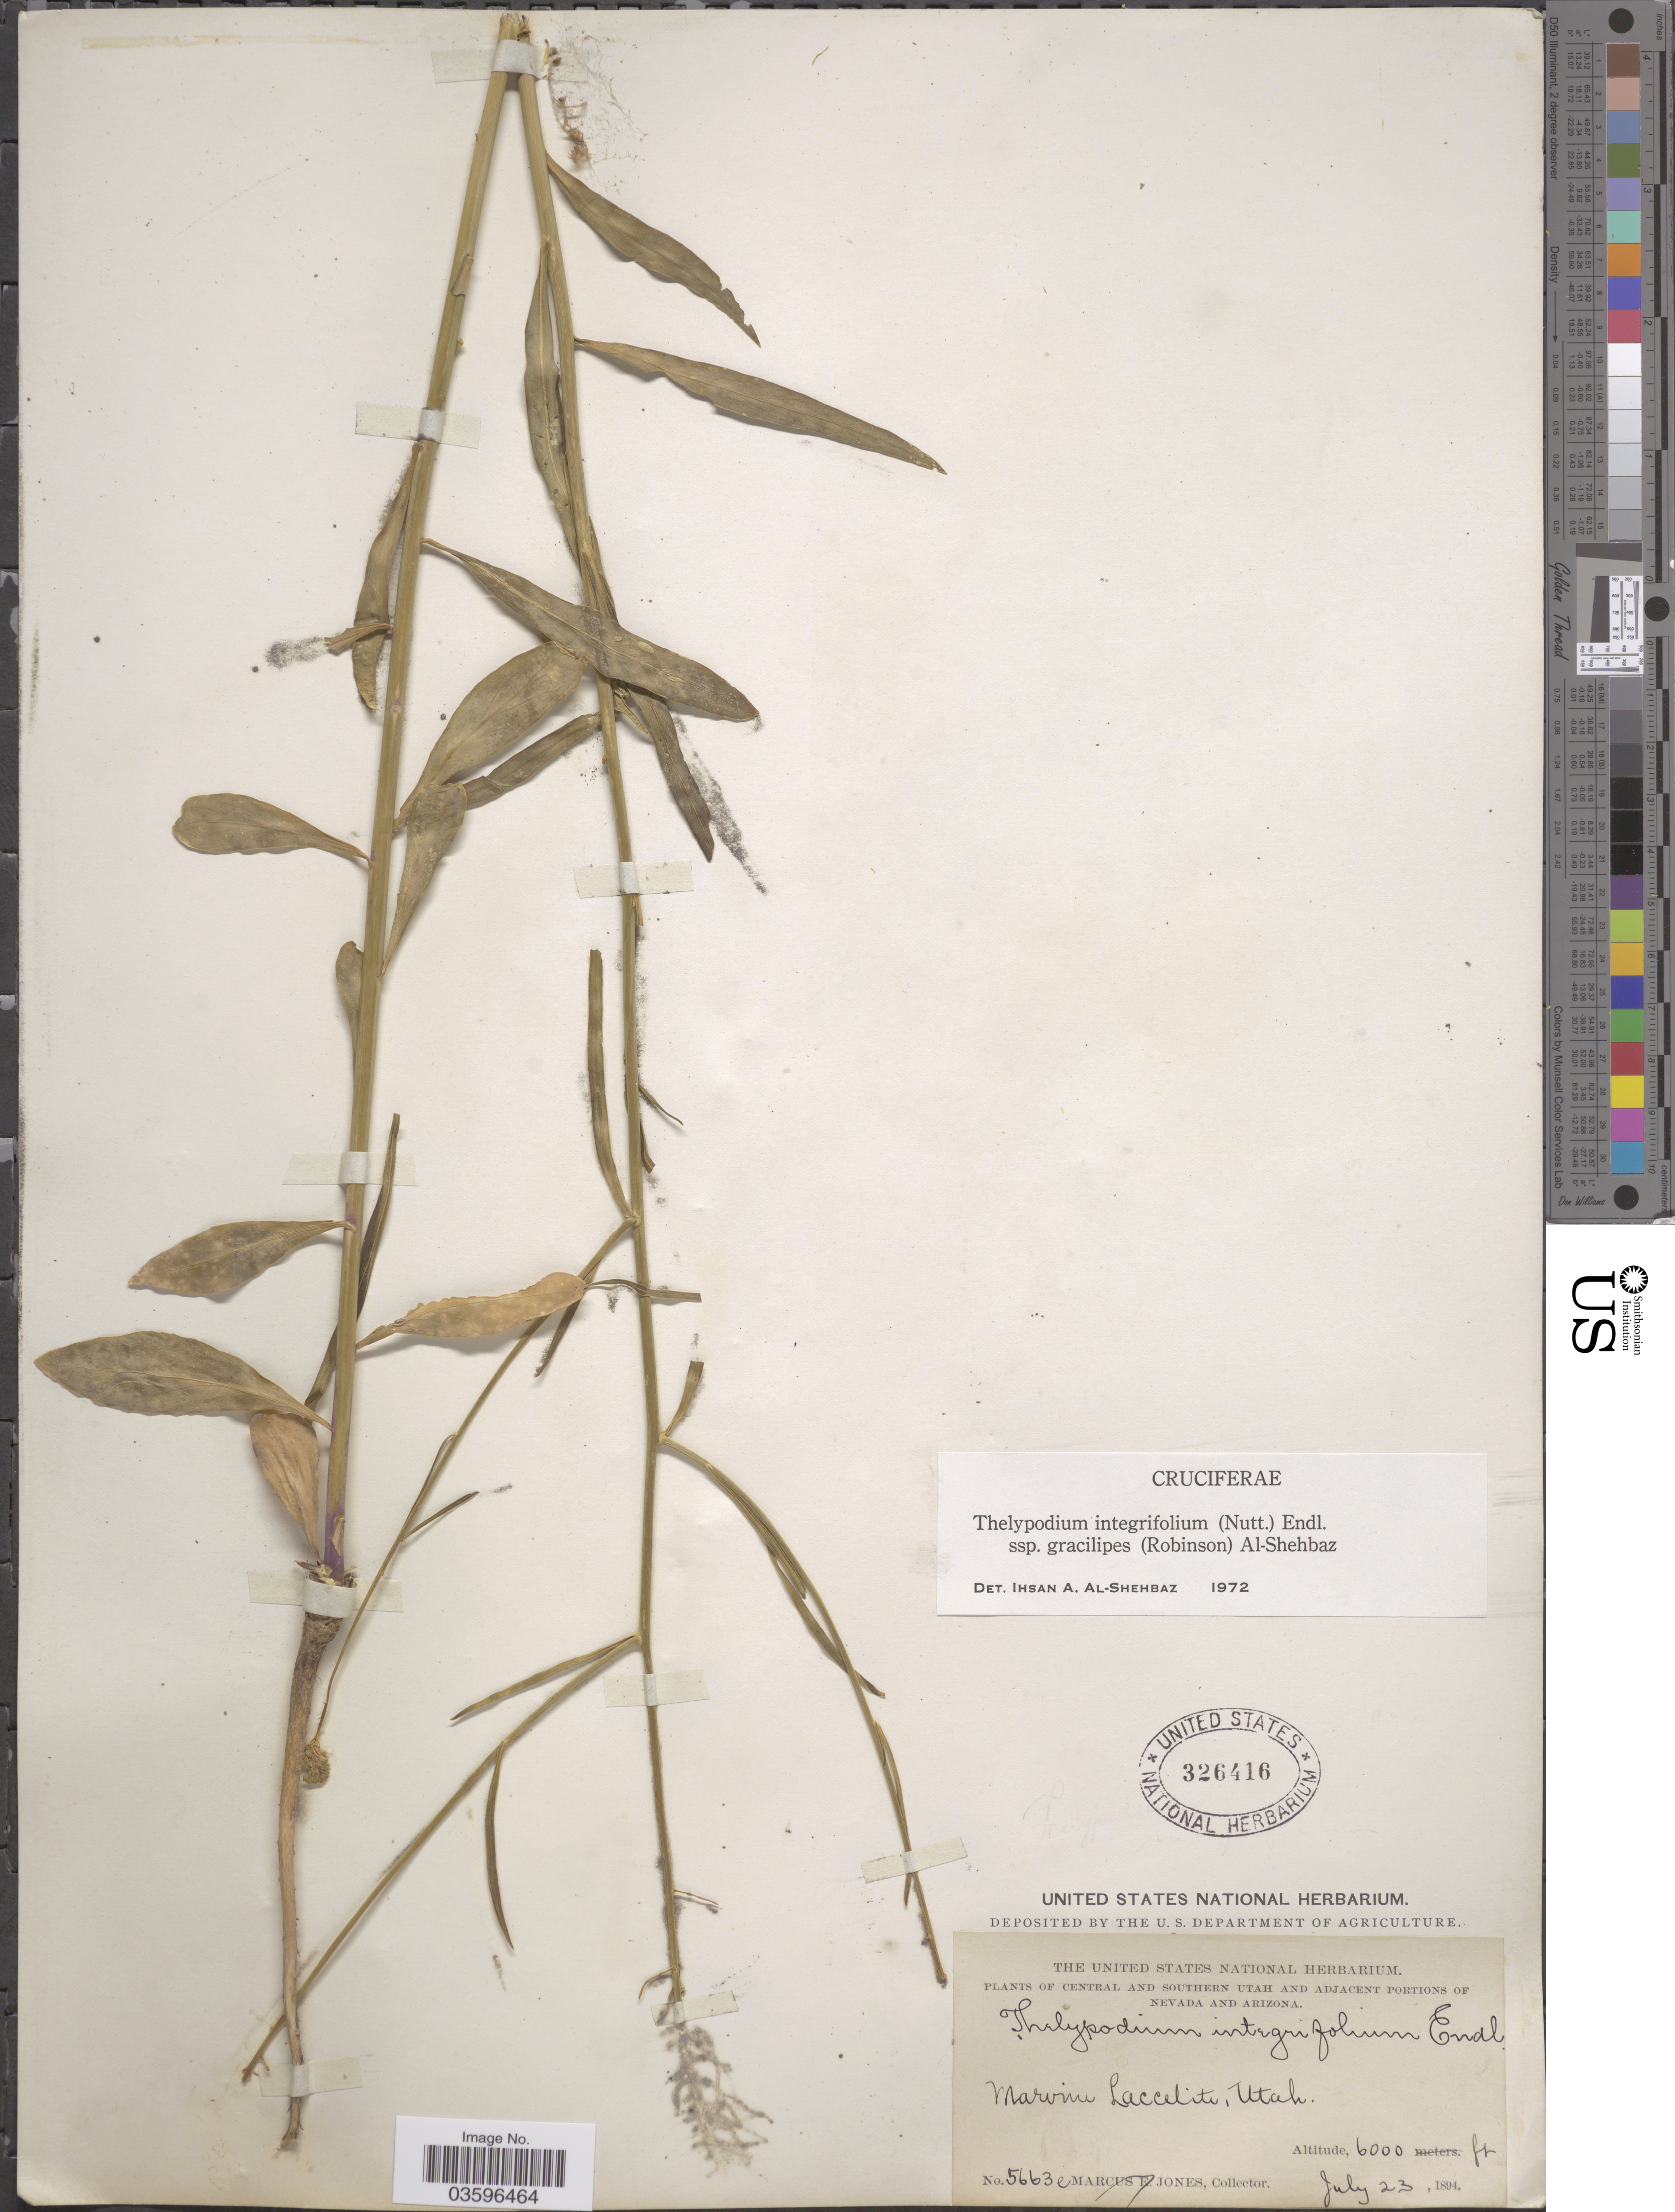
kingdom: Plantae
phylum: Tracheophyta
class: Magnoliopsida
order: Brassicales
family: Brassicaceae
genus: Thelypodium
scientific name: Thelypodium integrifolium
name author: (Nutt.) Endl.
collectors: M. E. Jones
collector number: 5663e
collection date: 1894-07-23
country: United States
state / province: Utah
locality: Central and southern Utah. Marvine Laccelite.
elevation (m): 1829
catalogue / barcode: US 326416